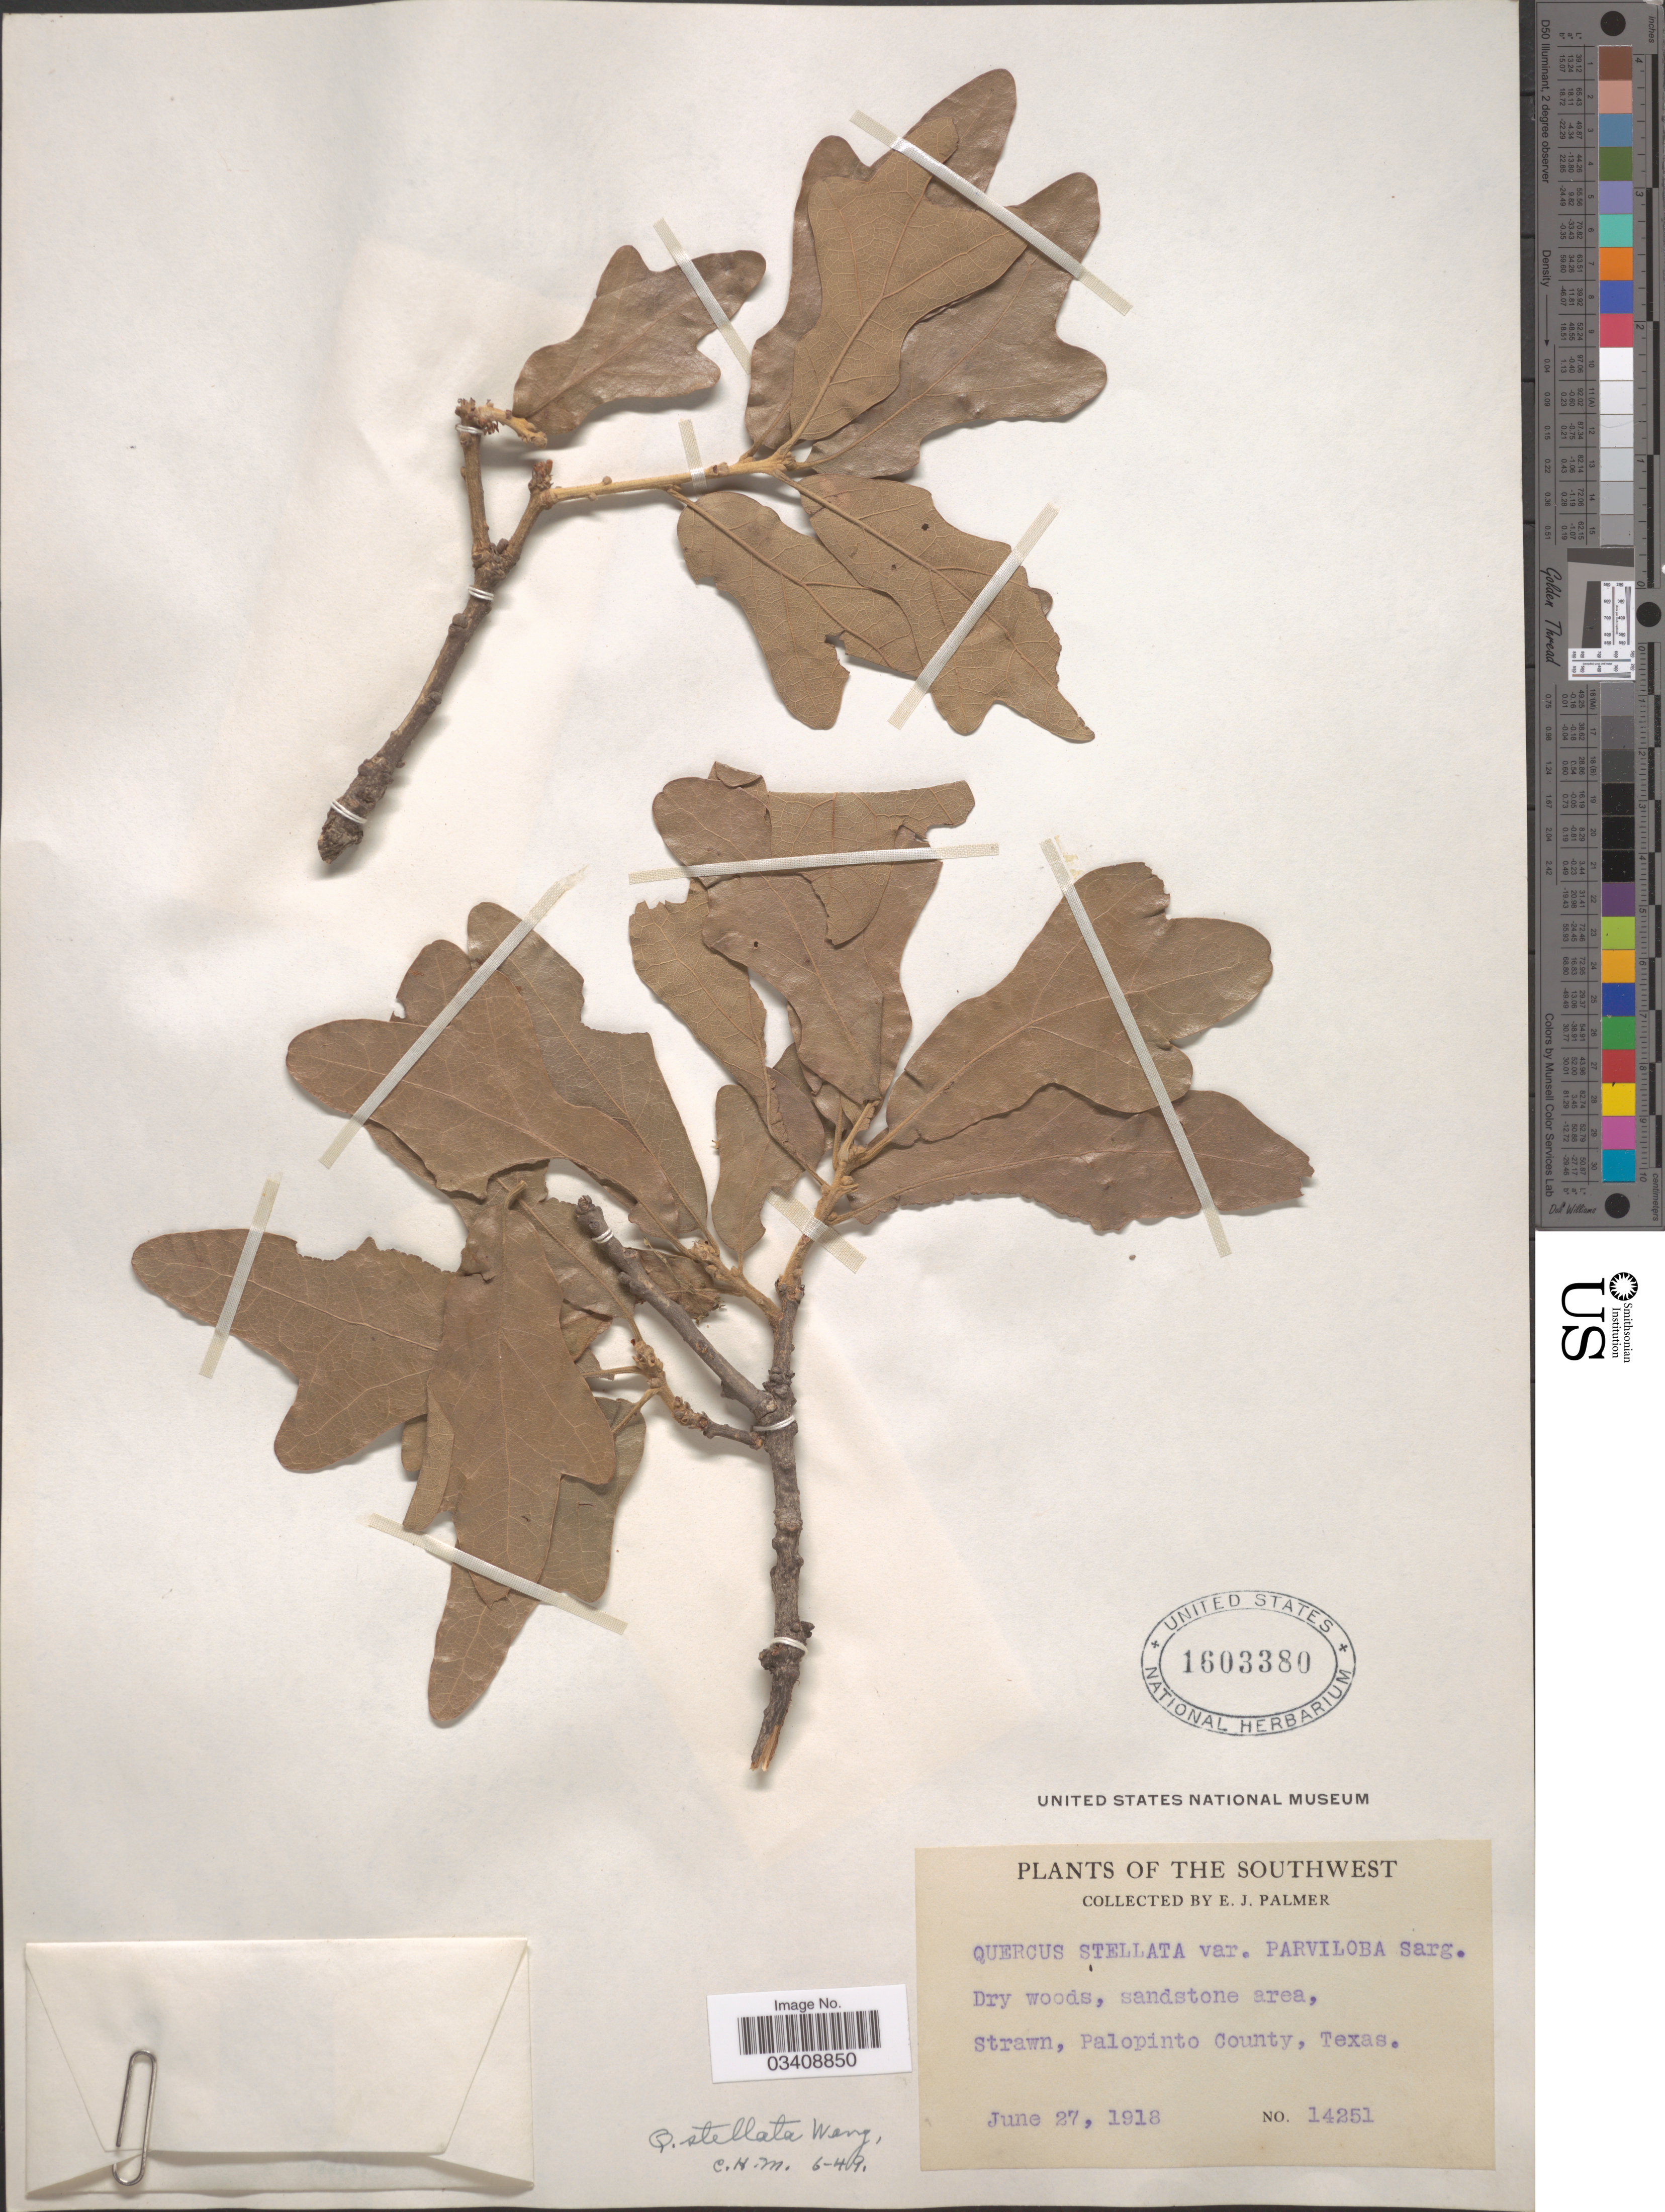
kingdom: Plantae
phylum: Tracheophyta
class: Magnoliopsida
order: Fagales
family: Fagaceae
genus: Quercus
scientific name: Quercus stellata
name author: Wangenh.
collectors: E. J. Palmer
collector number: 14251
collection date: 1918-06-27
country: United States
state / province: Texas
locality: The Southwest. Strawn, Palopinto County.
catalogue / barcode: US 1603380